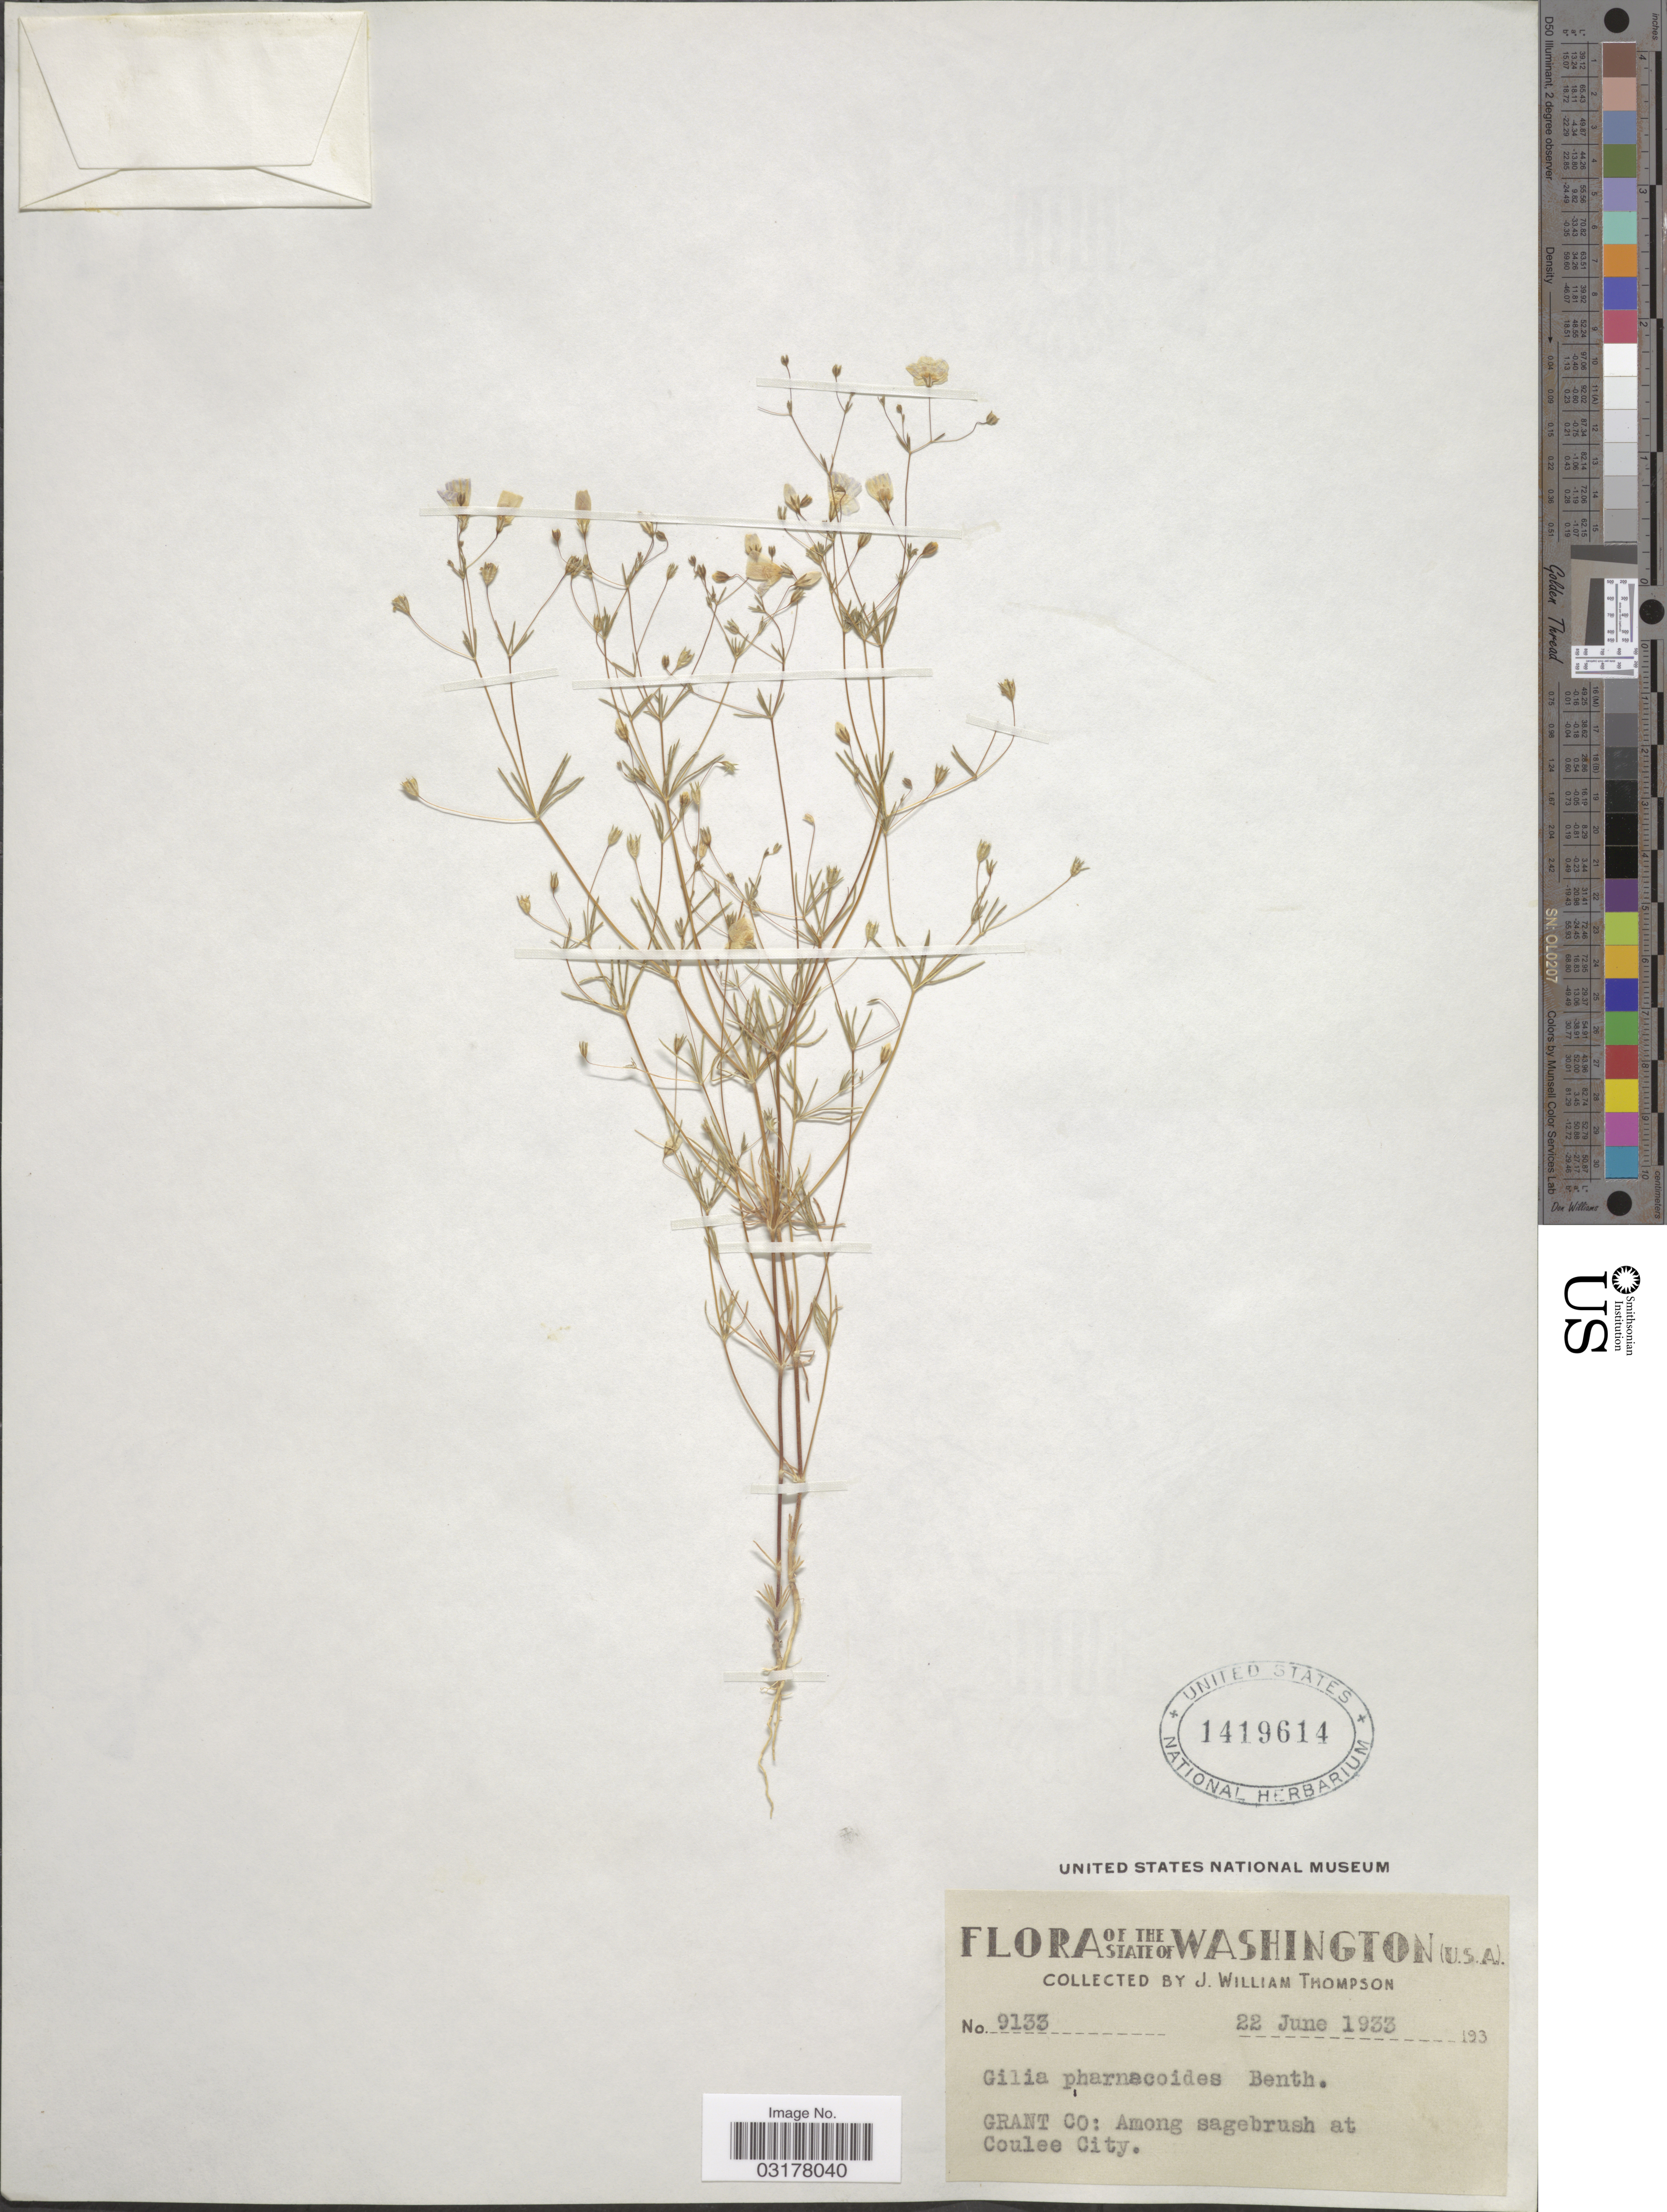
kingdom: Plantae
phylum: Tracheophyta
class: Magnoliopsida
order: Ericales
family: Polemoniaceae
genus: Leptosiphon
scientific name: Leptosiphon liniflorus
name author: (Benth.) J.M. Porter & L.A. Johnson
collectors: J. W. Thompson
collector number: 9133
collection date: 1933-06-22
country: United States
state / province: Washington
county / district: Grant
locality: Grant Co: Among sagebrush at Coulee City.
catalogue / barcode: US 1419614